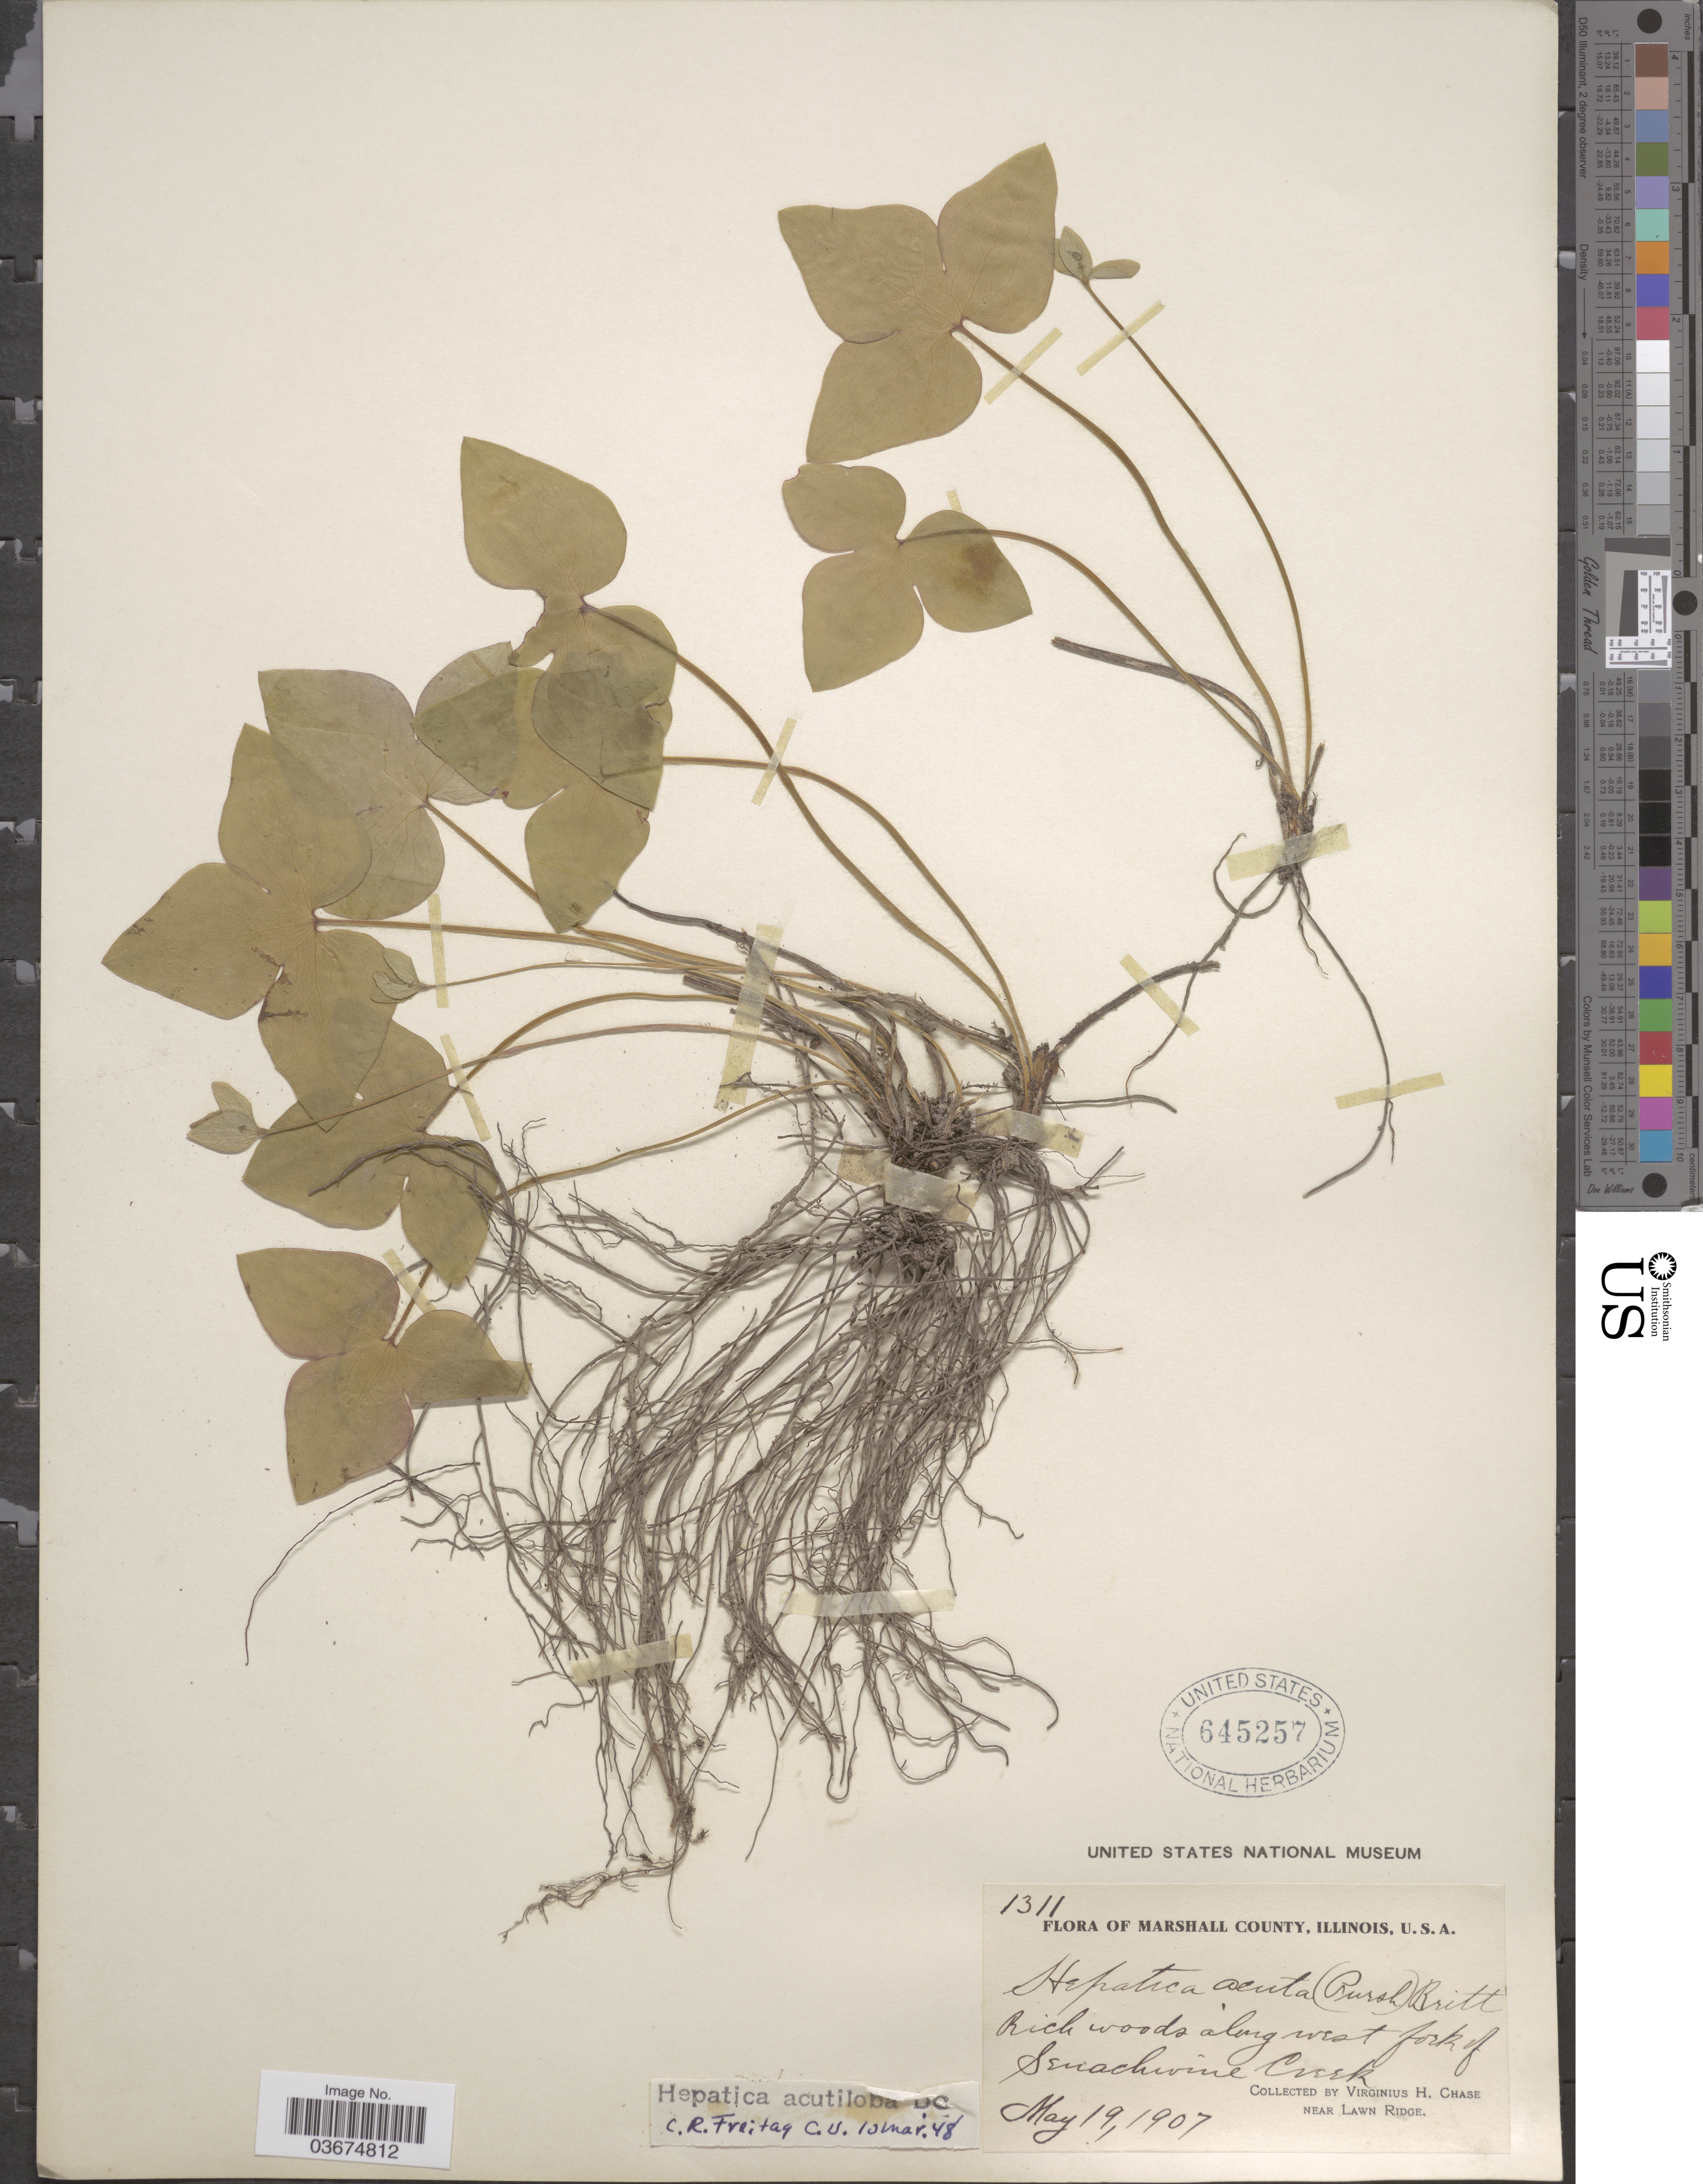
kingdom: Plantae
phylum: Tracheophyta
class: Magnoliopsida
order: Ranunculales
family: Ranunculaceae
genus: Hepatica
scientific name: Hepatica acutiloba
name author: DC.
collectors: V. H. Chase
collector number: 1311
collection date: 1907-05-19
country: United States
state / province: Illinois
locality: Marshall County. Rich woods along west fork of Senachwine Creek. near Lawn Ridge. [unsure placement]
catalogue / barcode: US 645257